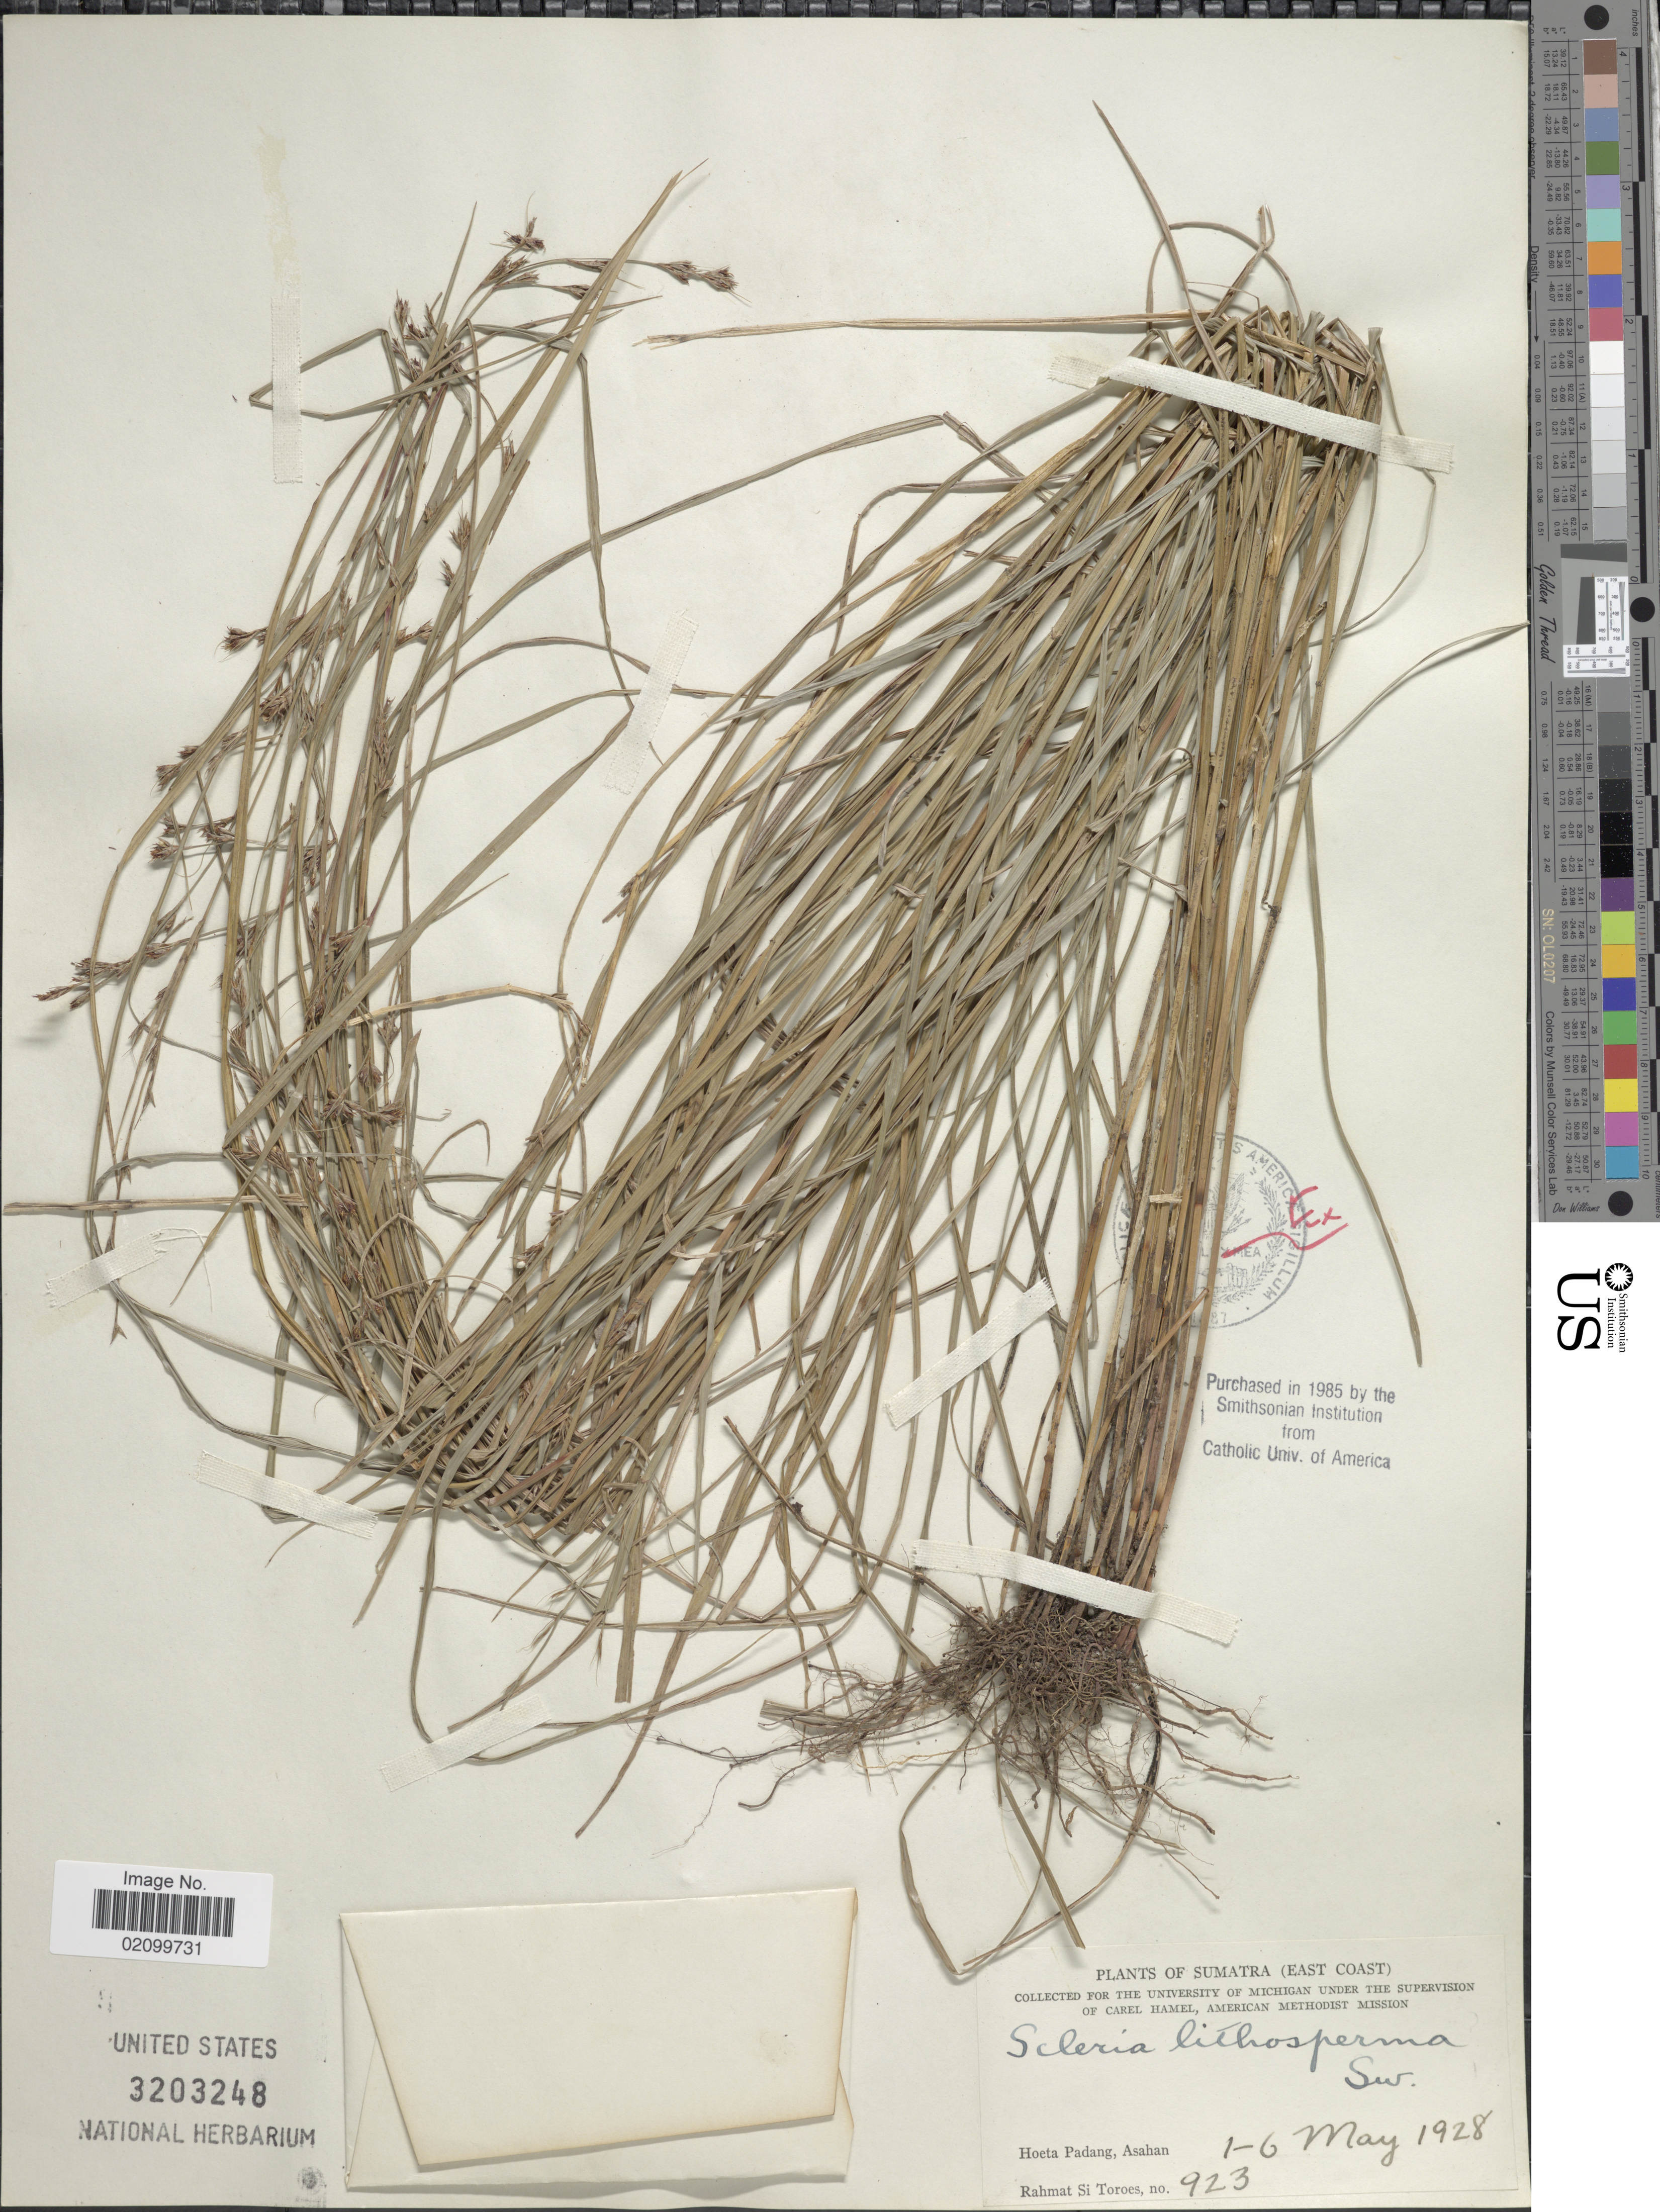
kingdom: Plantae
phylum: Tracheophyta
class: Liliopsida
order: Poales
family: Cyperaceae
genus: Scleria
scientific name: Scleria lithosperma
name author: (L.) Sw.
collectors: Rahmat Si Boeea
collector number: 923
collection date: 1928-05-01/1928-05-06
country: Indonesia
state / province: Sumatra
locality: East Coast. Hoeta Padang, Asahan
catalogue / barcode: US 3203248